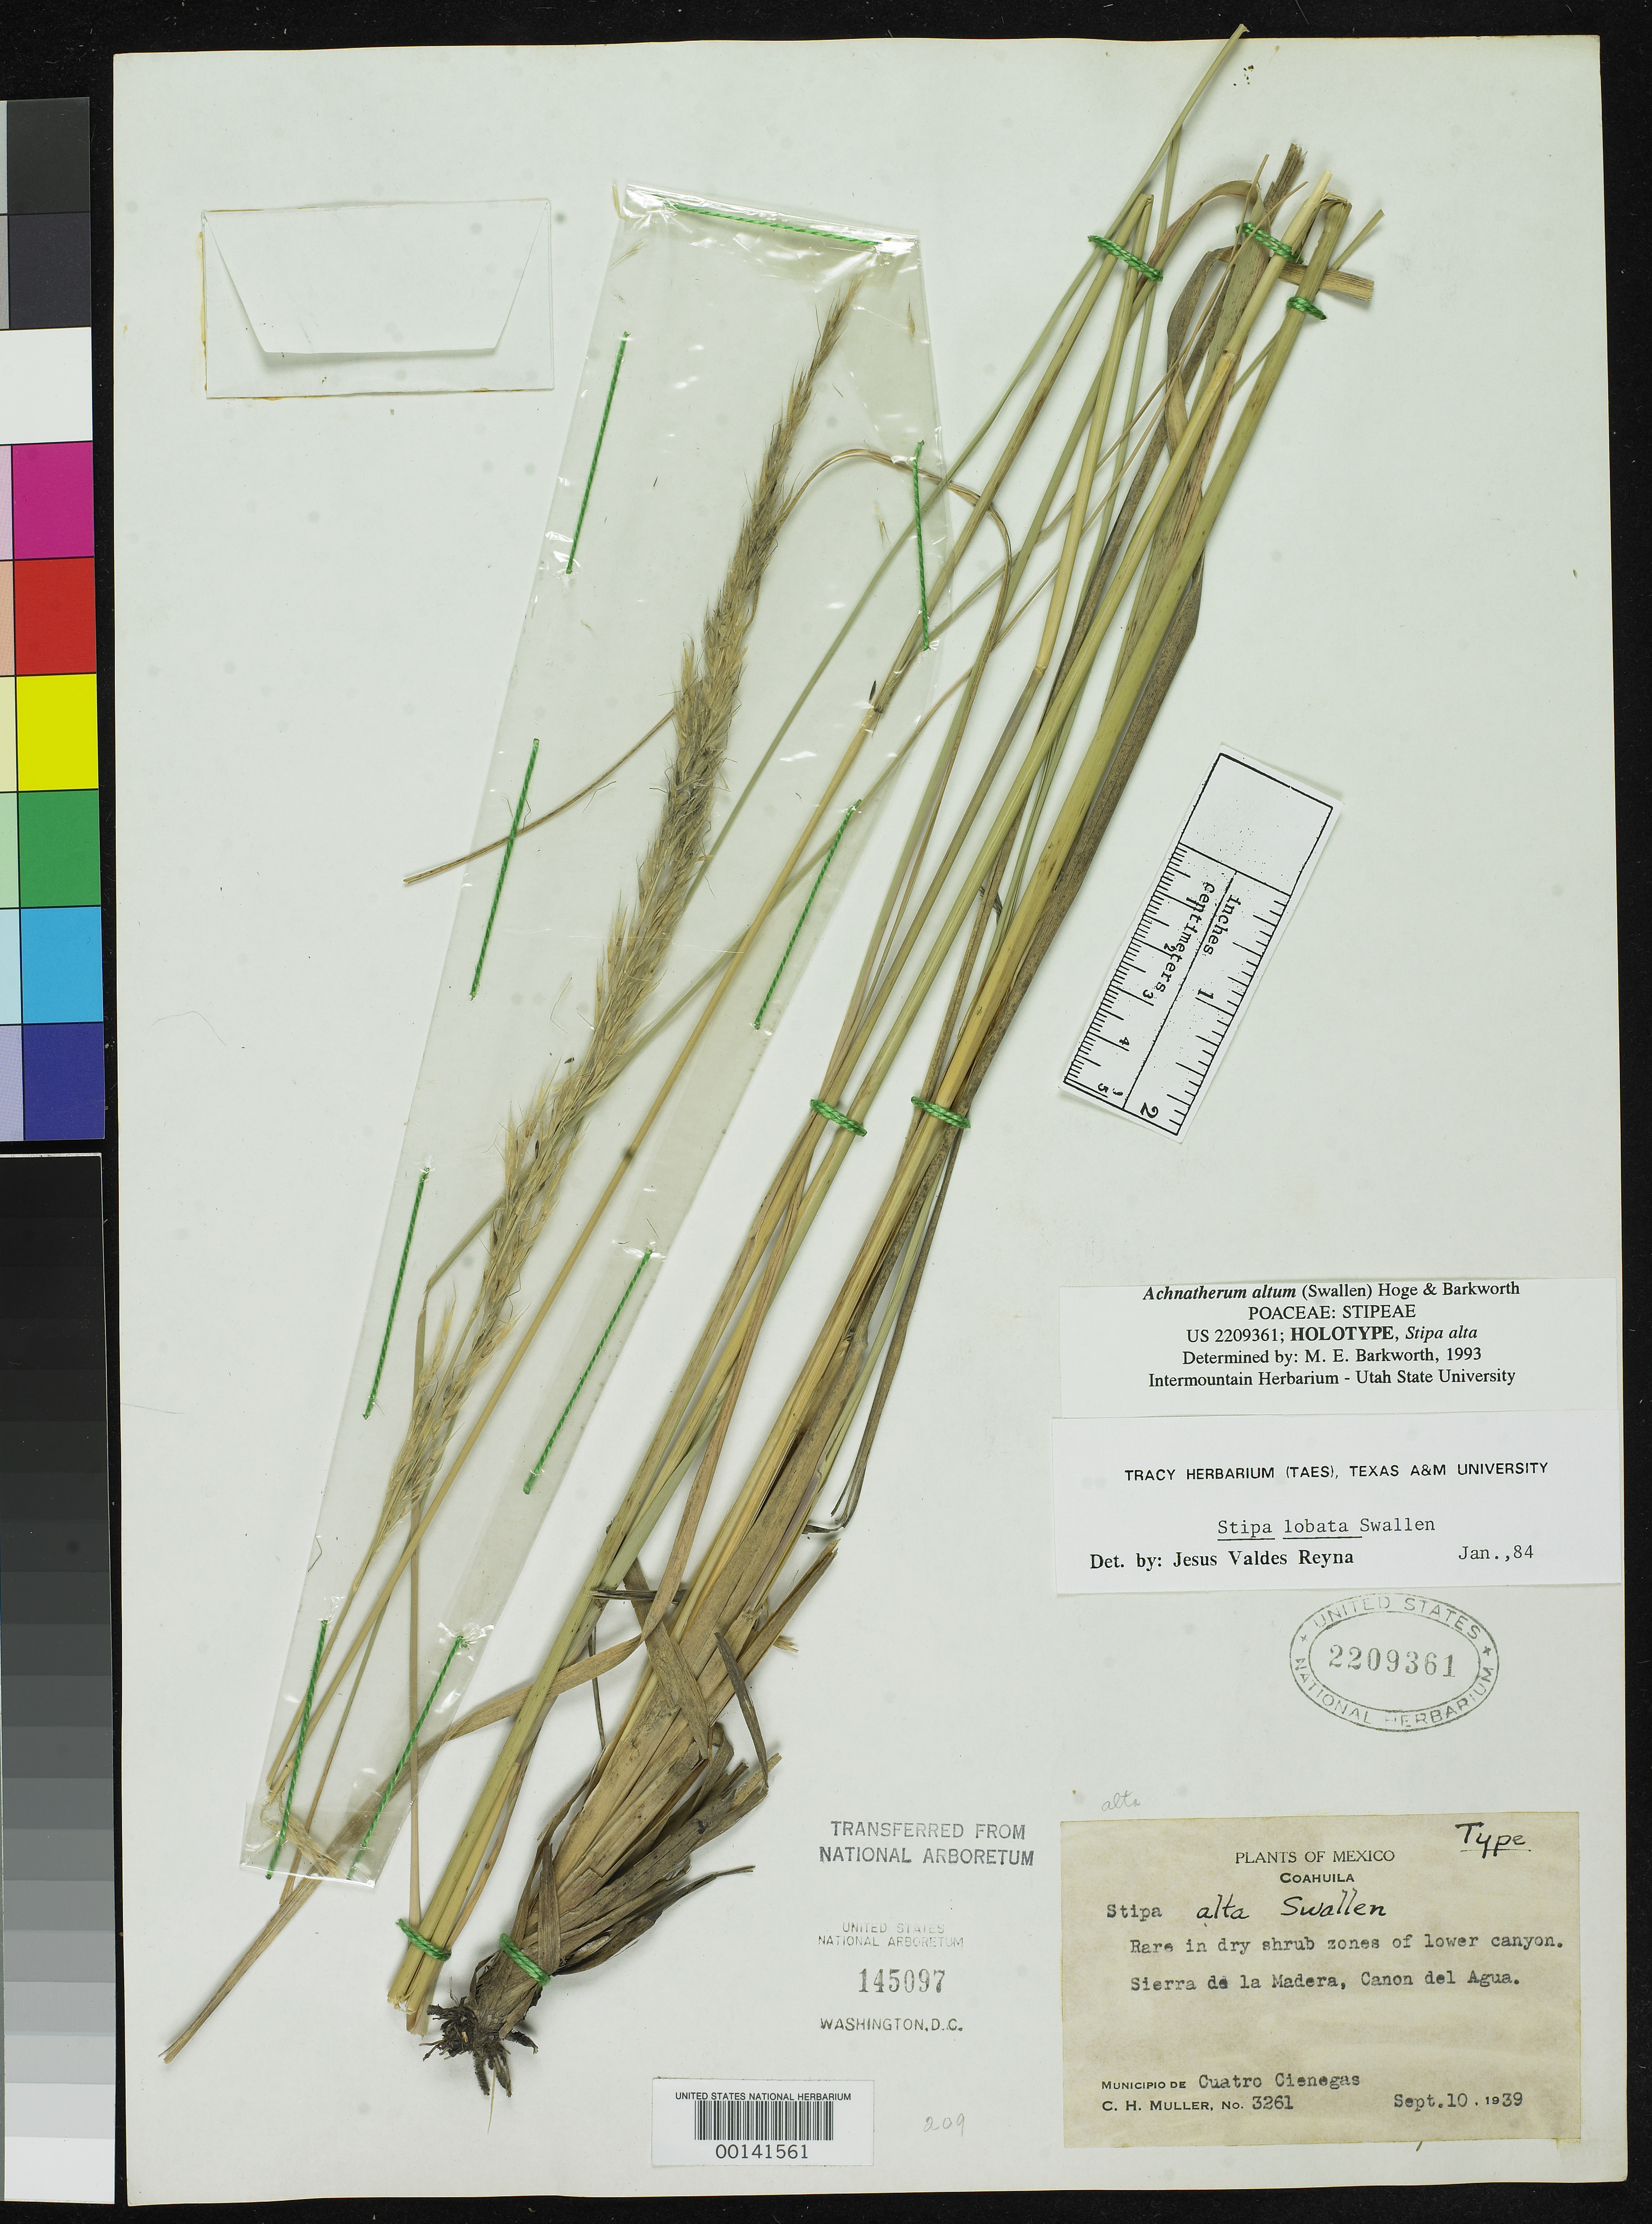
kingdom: Plantae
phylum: Tracheophyta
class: Liliopsida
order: Poales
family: Poaceae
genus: Stipa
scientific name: Stipa alta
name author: Swallen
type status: Holotype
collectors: C. H. Muller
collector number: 3261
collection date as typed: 10 Sep 1939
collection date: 1939-09-10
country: Mexico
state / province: Coahuila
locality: Cuatro Ciénegas, Sierra de La Madera, Canon del Agua.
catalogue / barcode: US 2209361